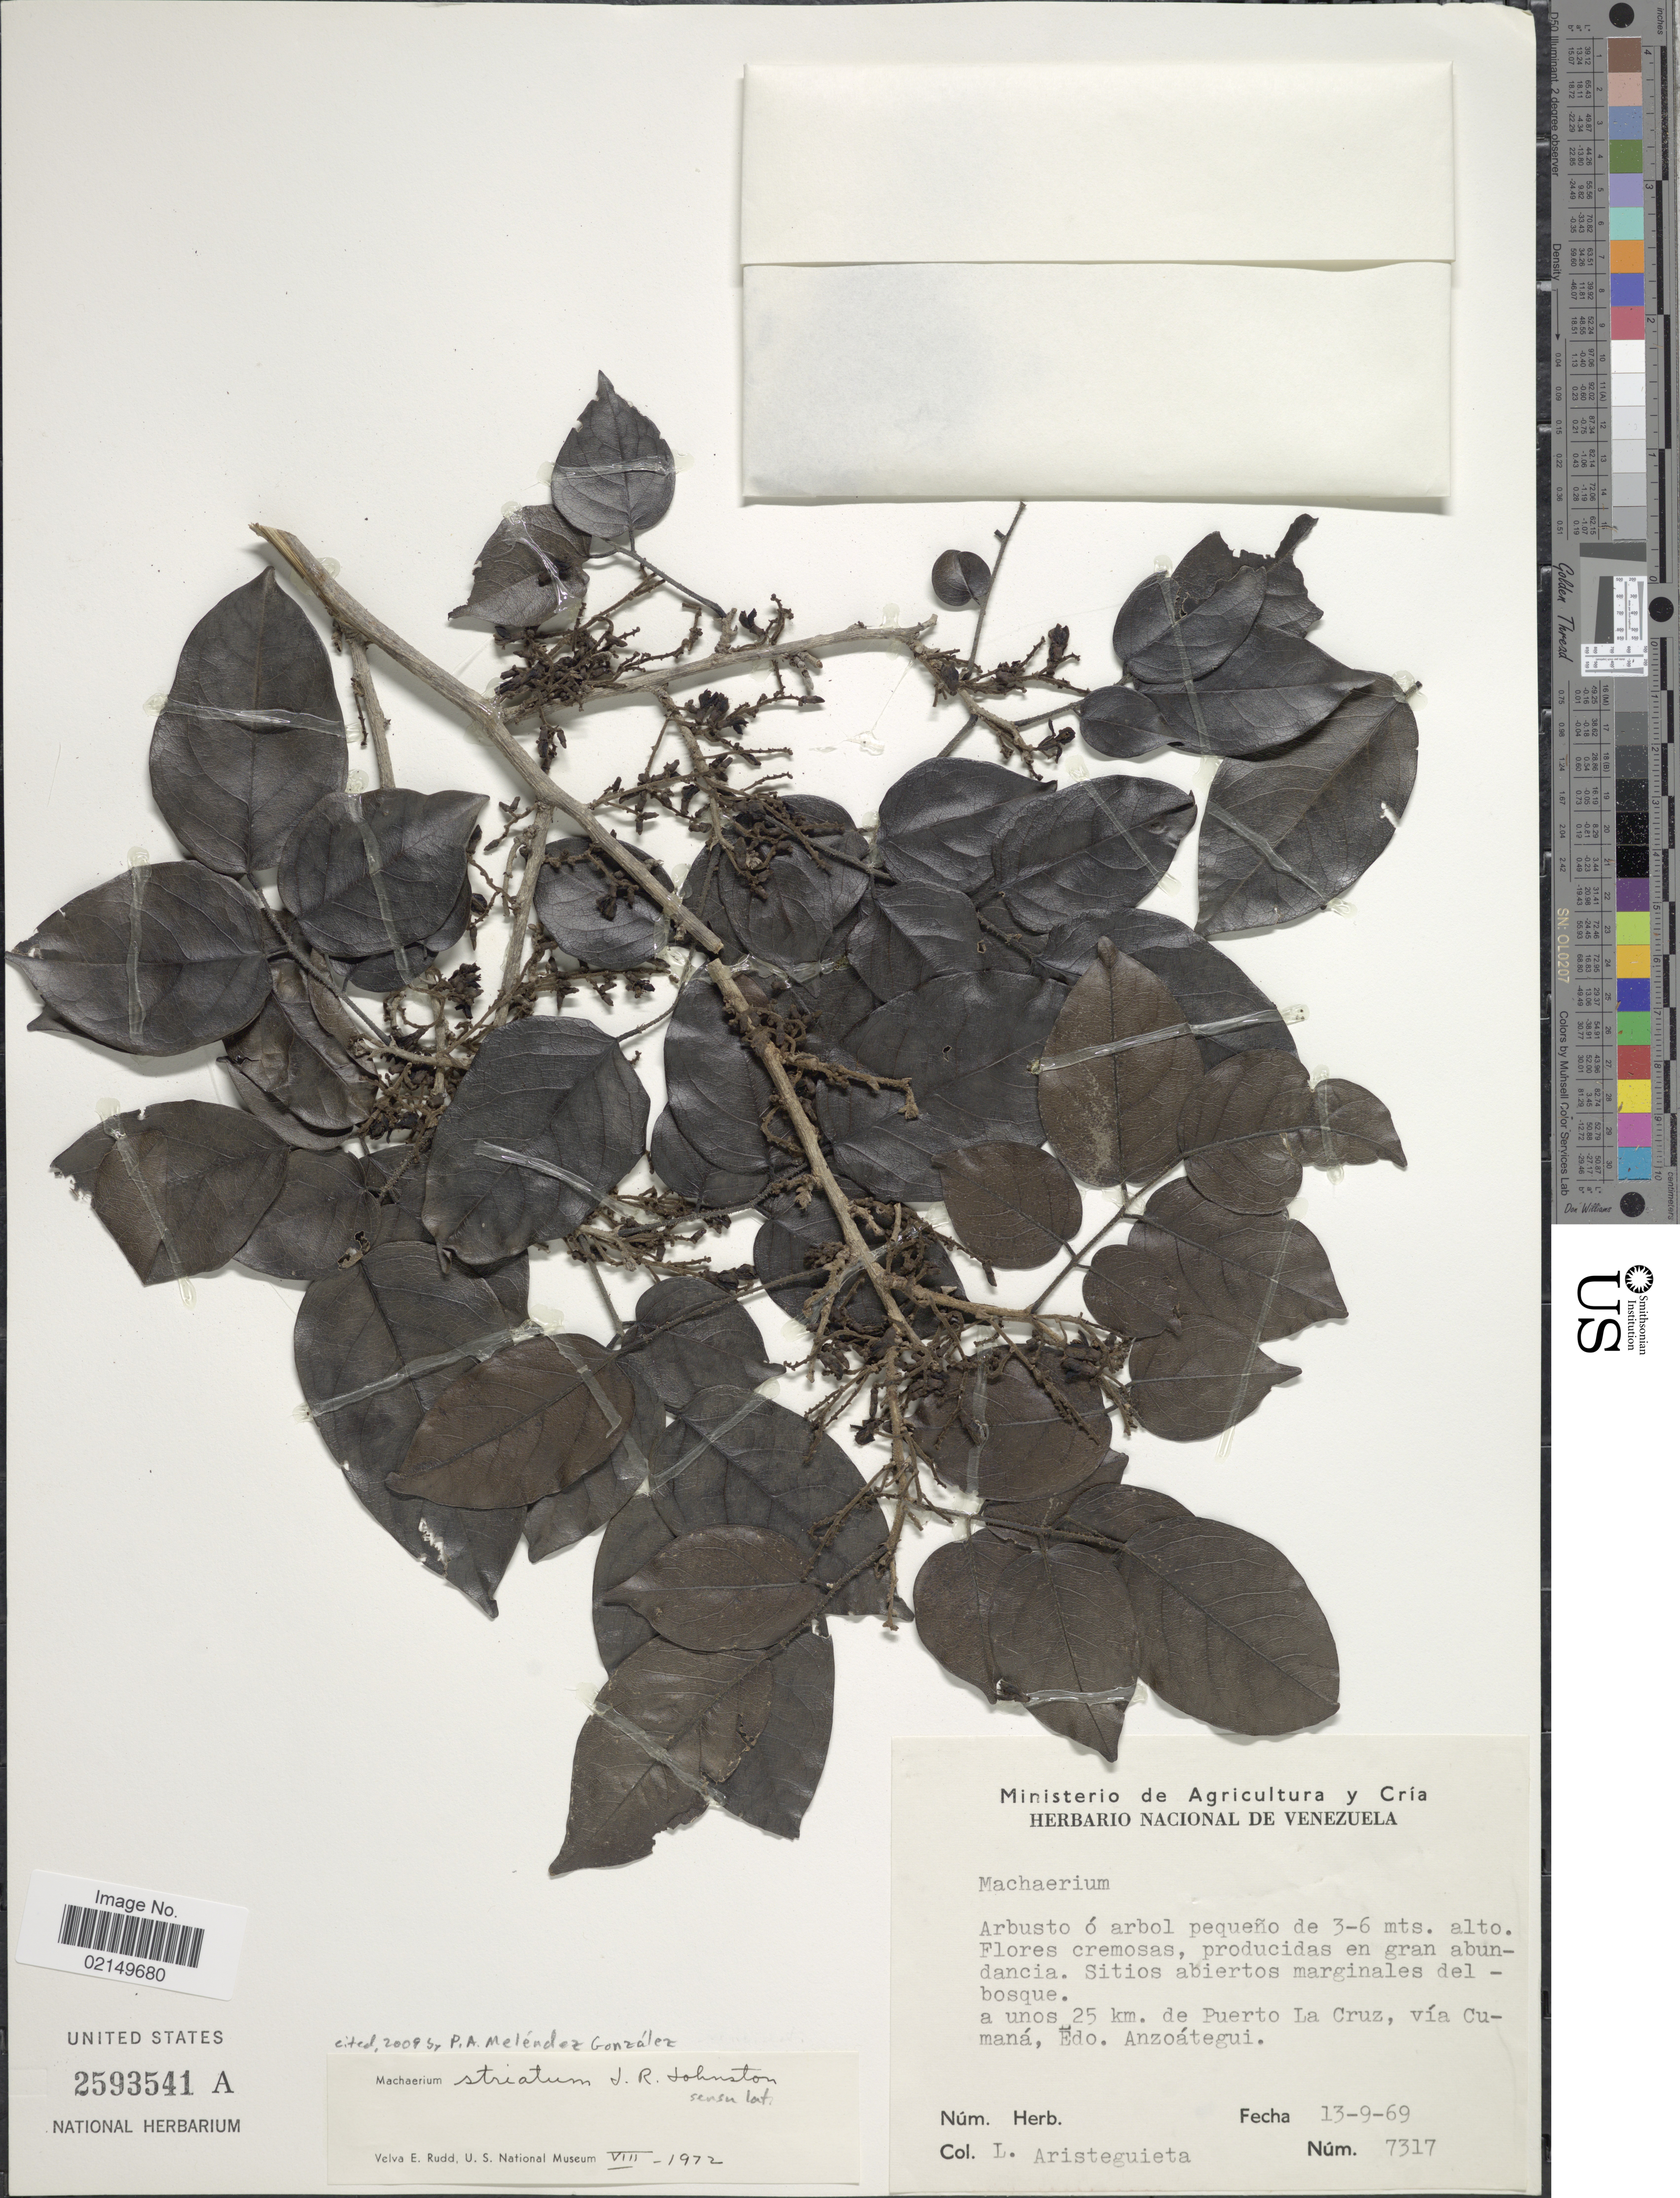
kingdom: Plantae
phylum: Tracheophyta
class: Magnoliopsida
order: Fabales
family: Fabaceae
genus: Machaerium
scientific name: Machaerium striatum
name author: J.R. Johnst.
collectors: L. Aristeguieta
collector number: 7317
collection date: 1969-09-13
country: Venezuela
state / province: Anzoategui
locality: A unos 25 km. de Puerto La Cruz, via Cumana, Edo. Anzoategui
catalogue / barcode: US 2593541A